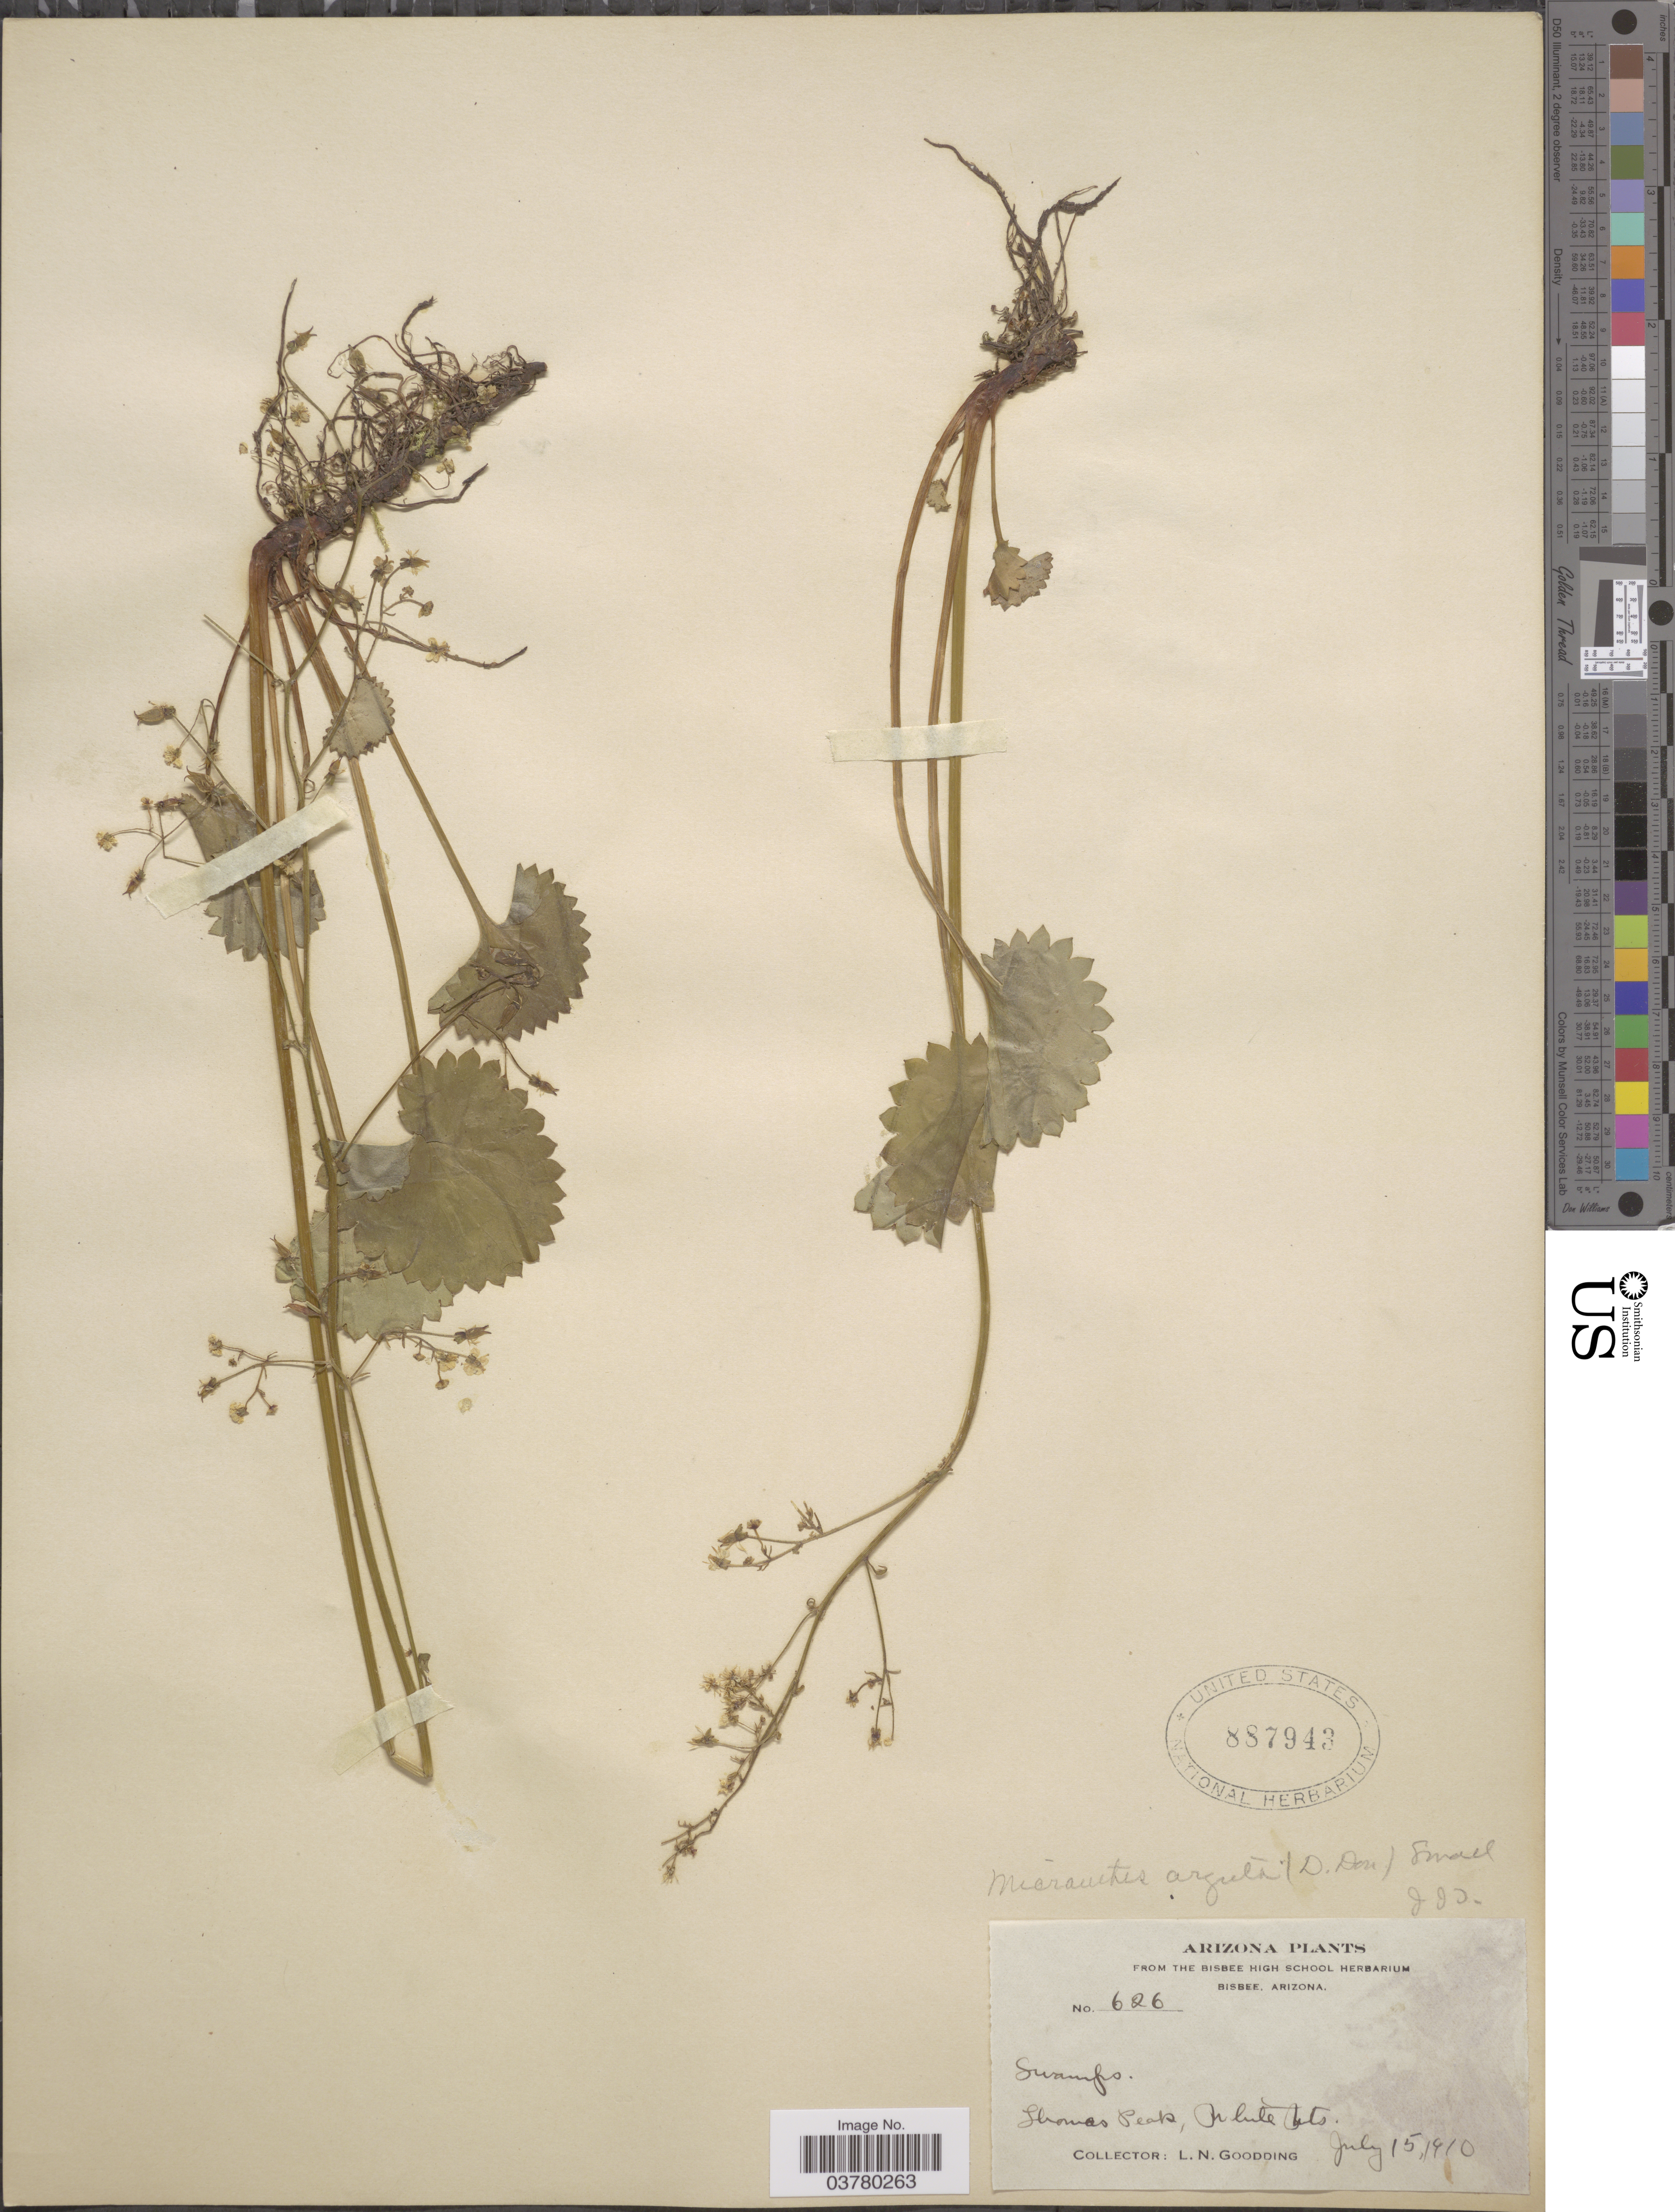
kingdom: Plantae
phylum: Tracheophyta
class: Magnoliopsida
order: Saxifragales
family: Saxifragaceae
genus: Micranthes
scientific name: Micranthes odontoloma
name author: (Piper) A. Heller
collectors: L. N. Goodding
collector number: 626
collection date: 1910-07-15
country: United States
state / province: Arizona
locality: Thomas Peak, White Mts.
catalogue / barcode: US 887943